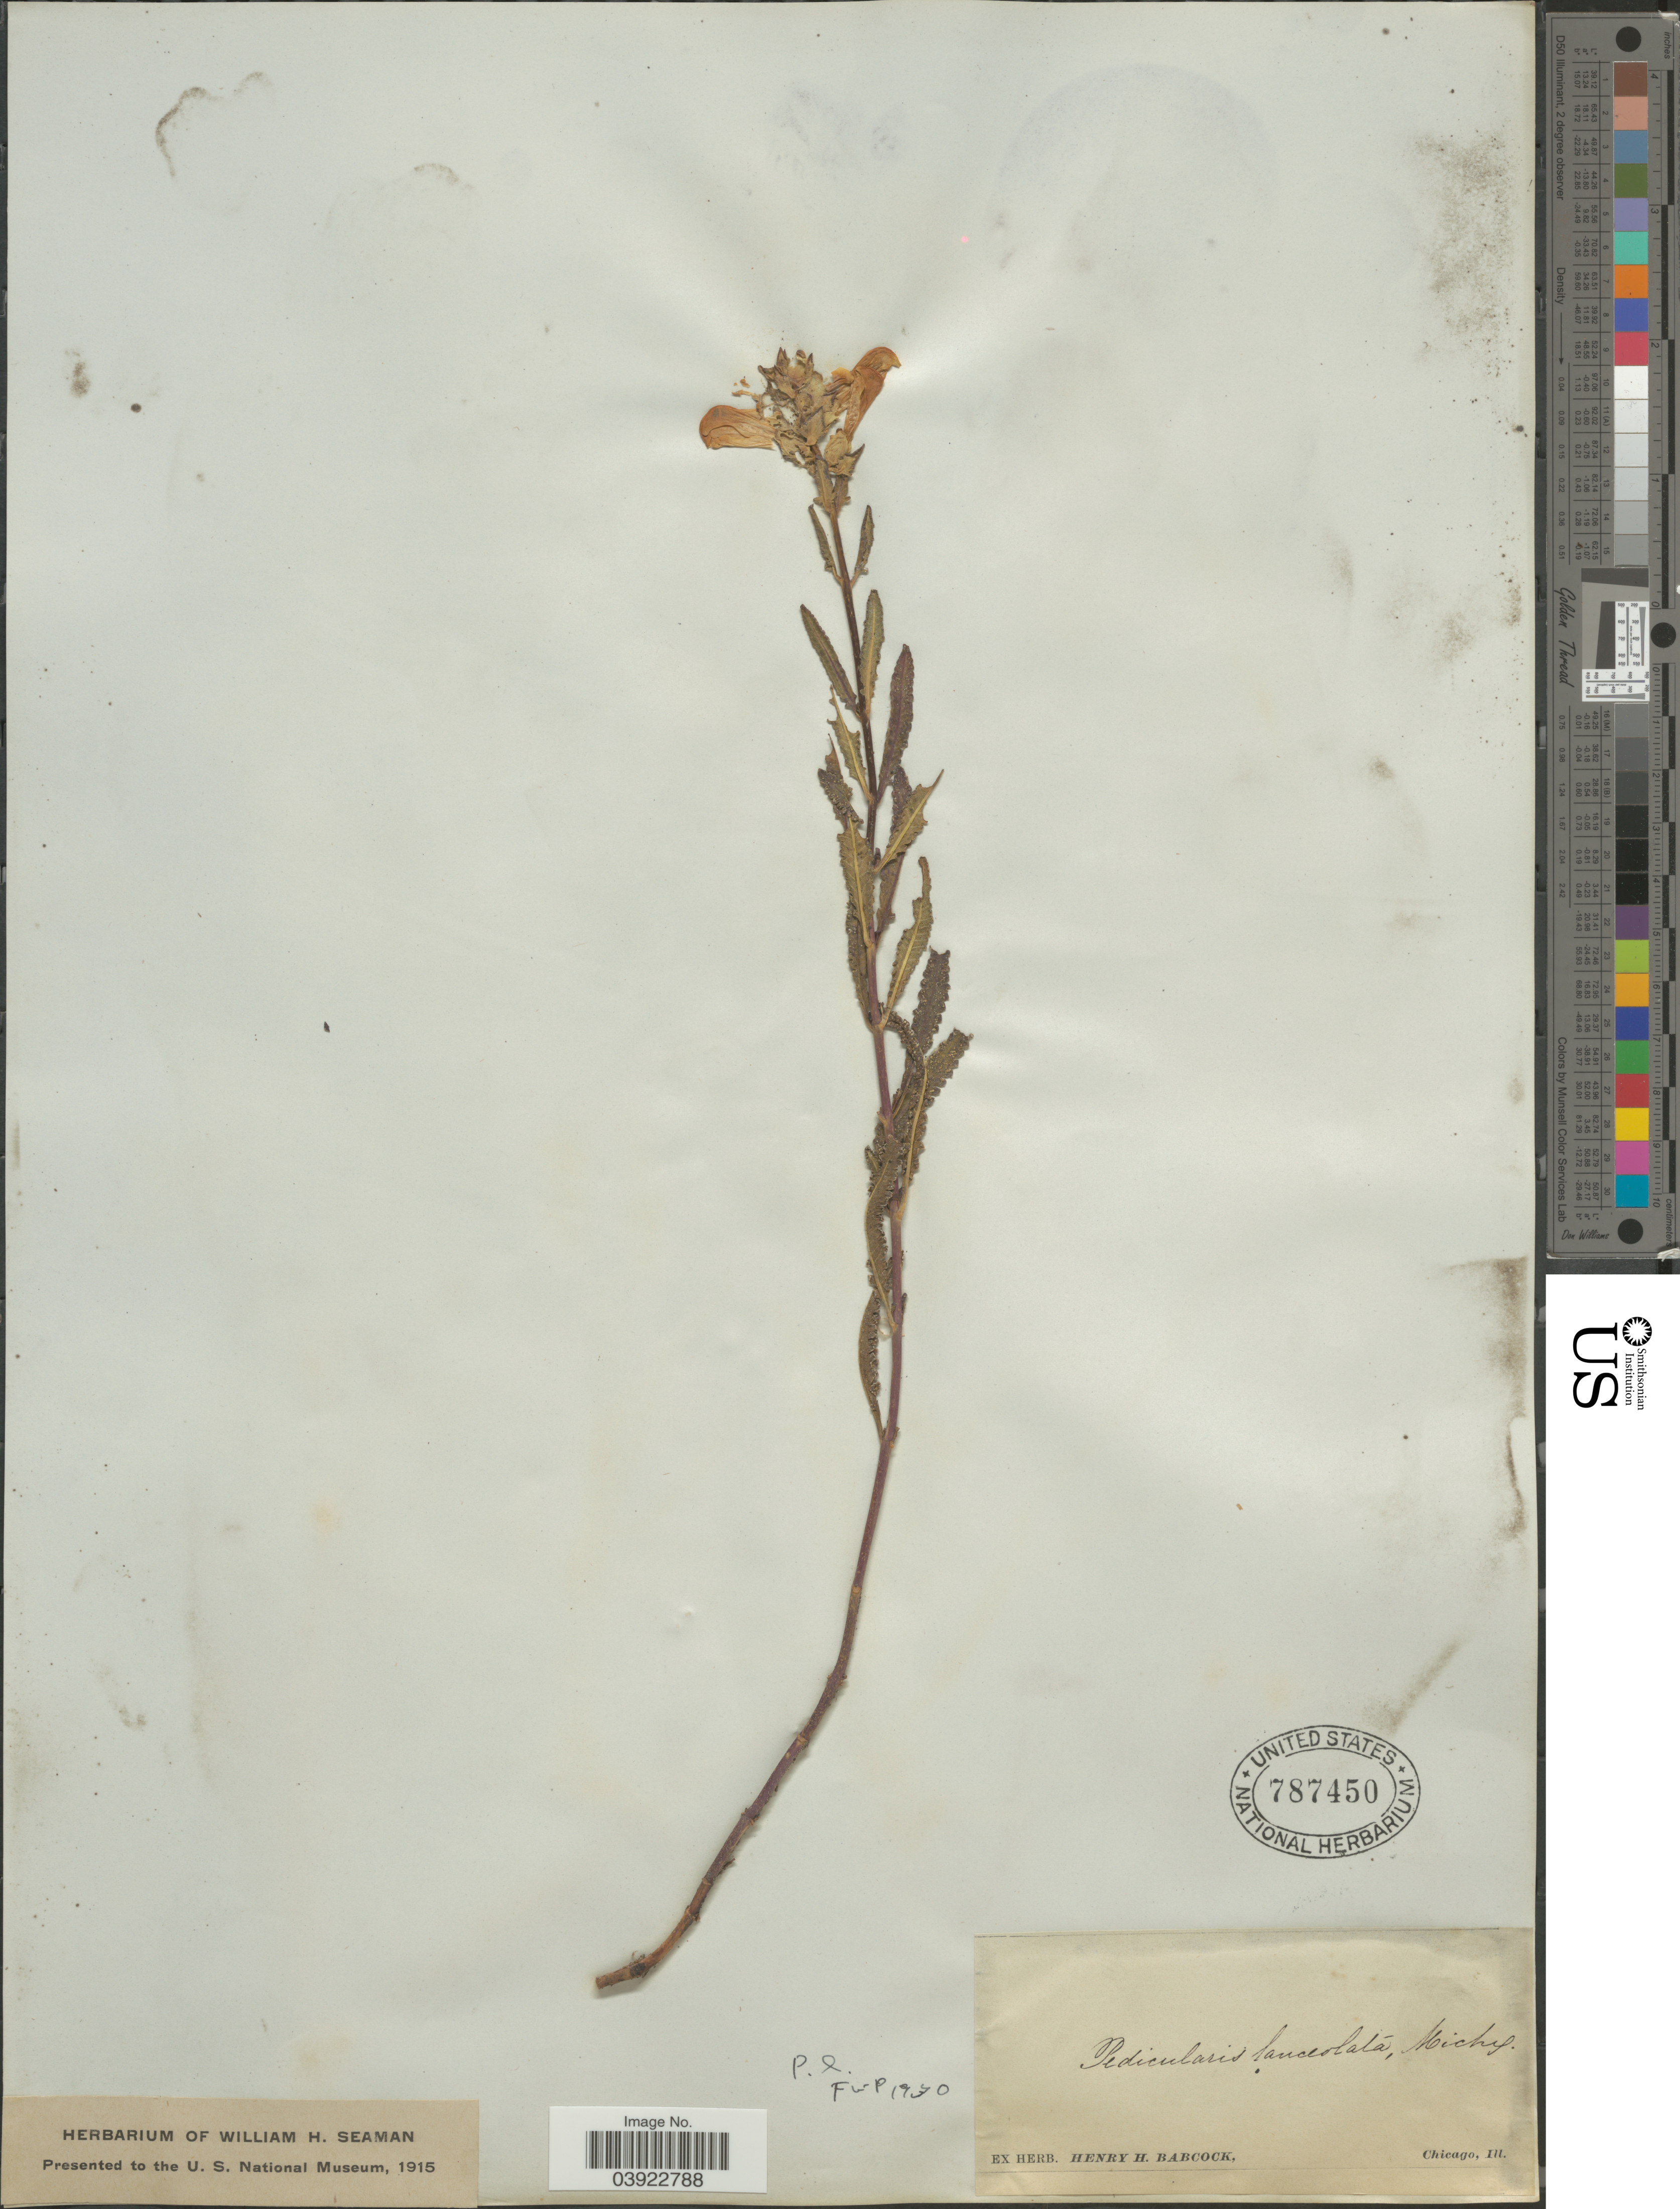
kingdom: Plantae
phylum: Tracheophyta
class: Magnoliopsida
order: Lamiales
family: Orobanchaceae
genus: Pedicularis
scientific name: Pedicularis lanceolata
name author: Michx.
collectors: H. Babcock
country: United States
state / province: Illinois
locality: Chicago.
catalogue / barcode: US 787450